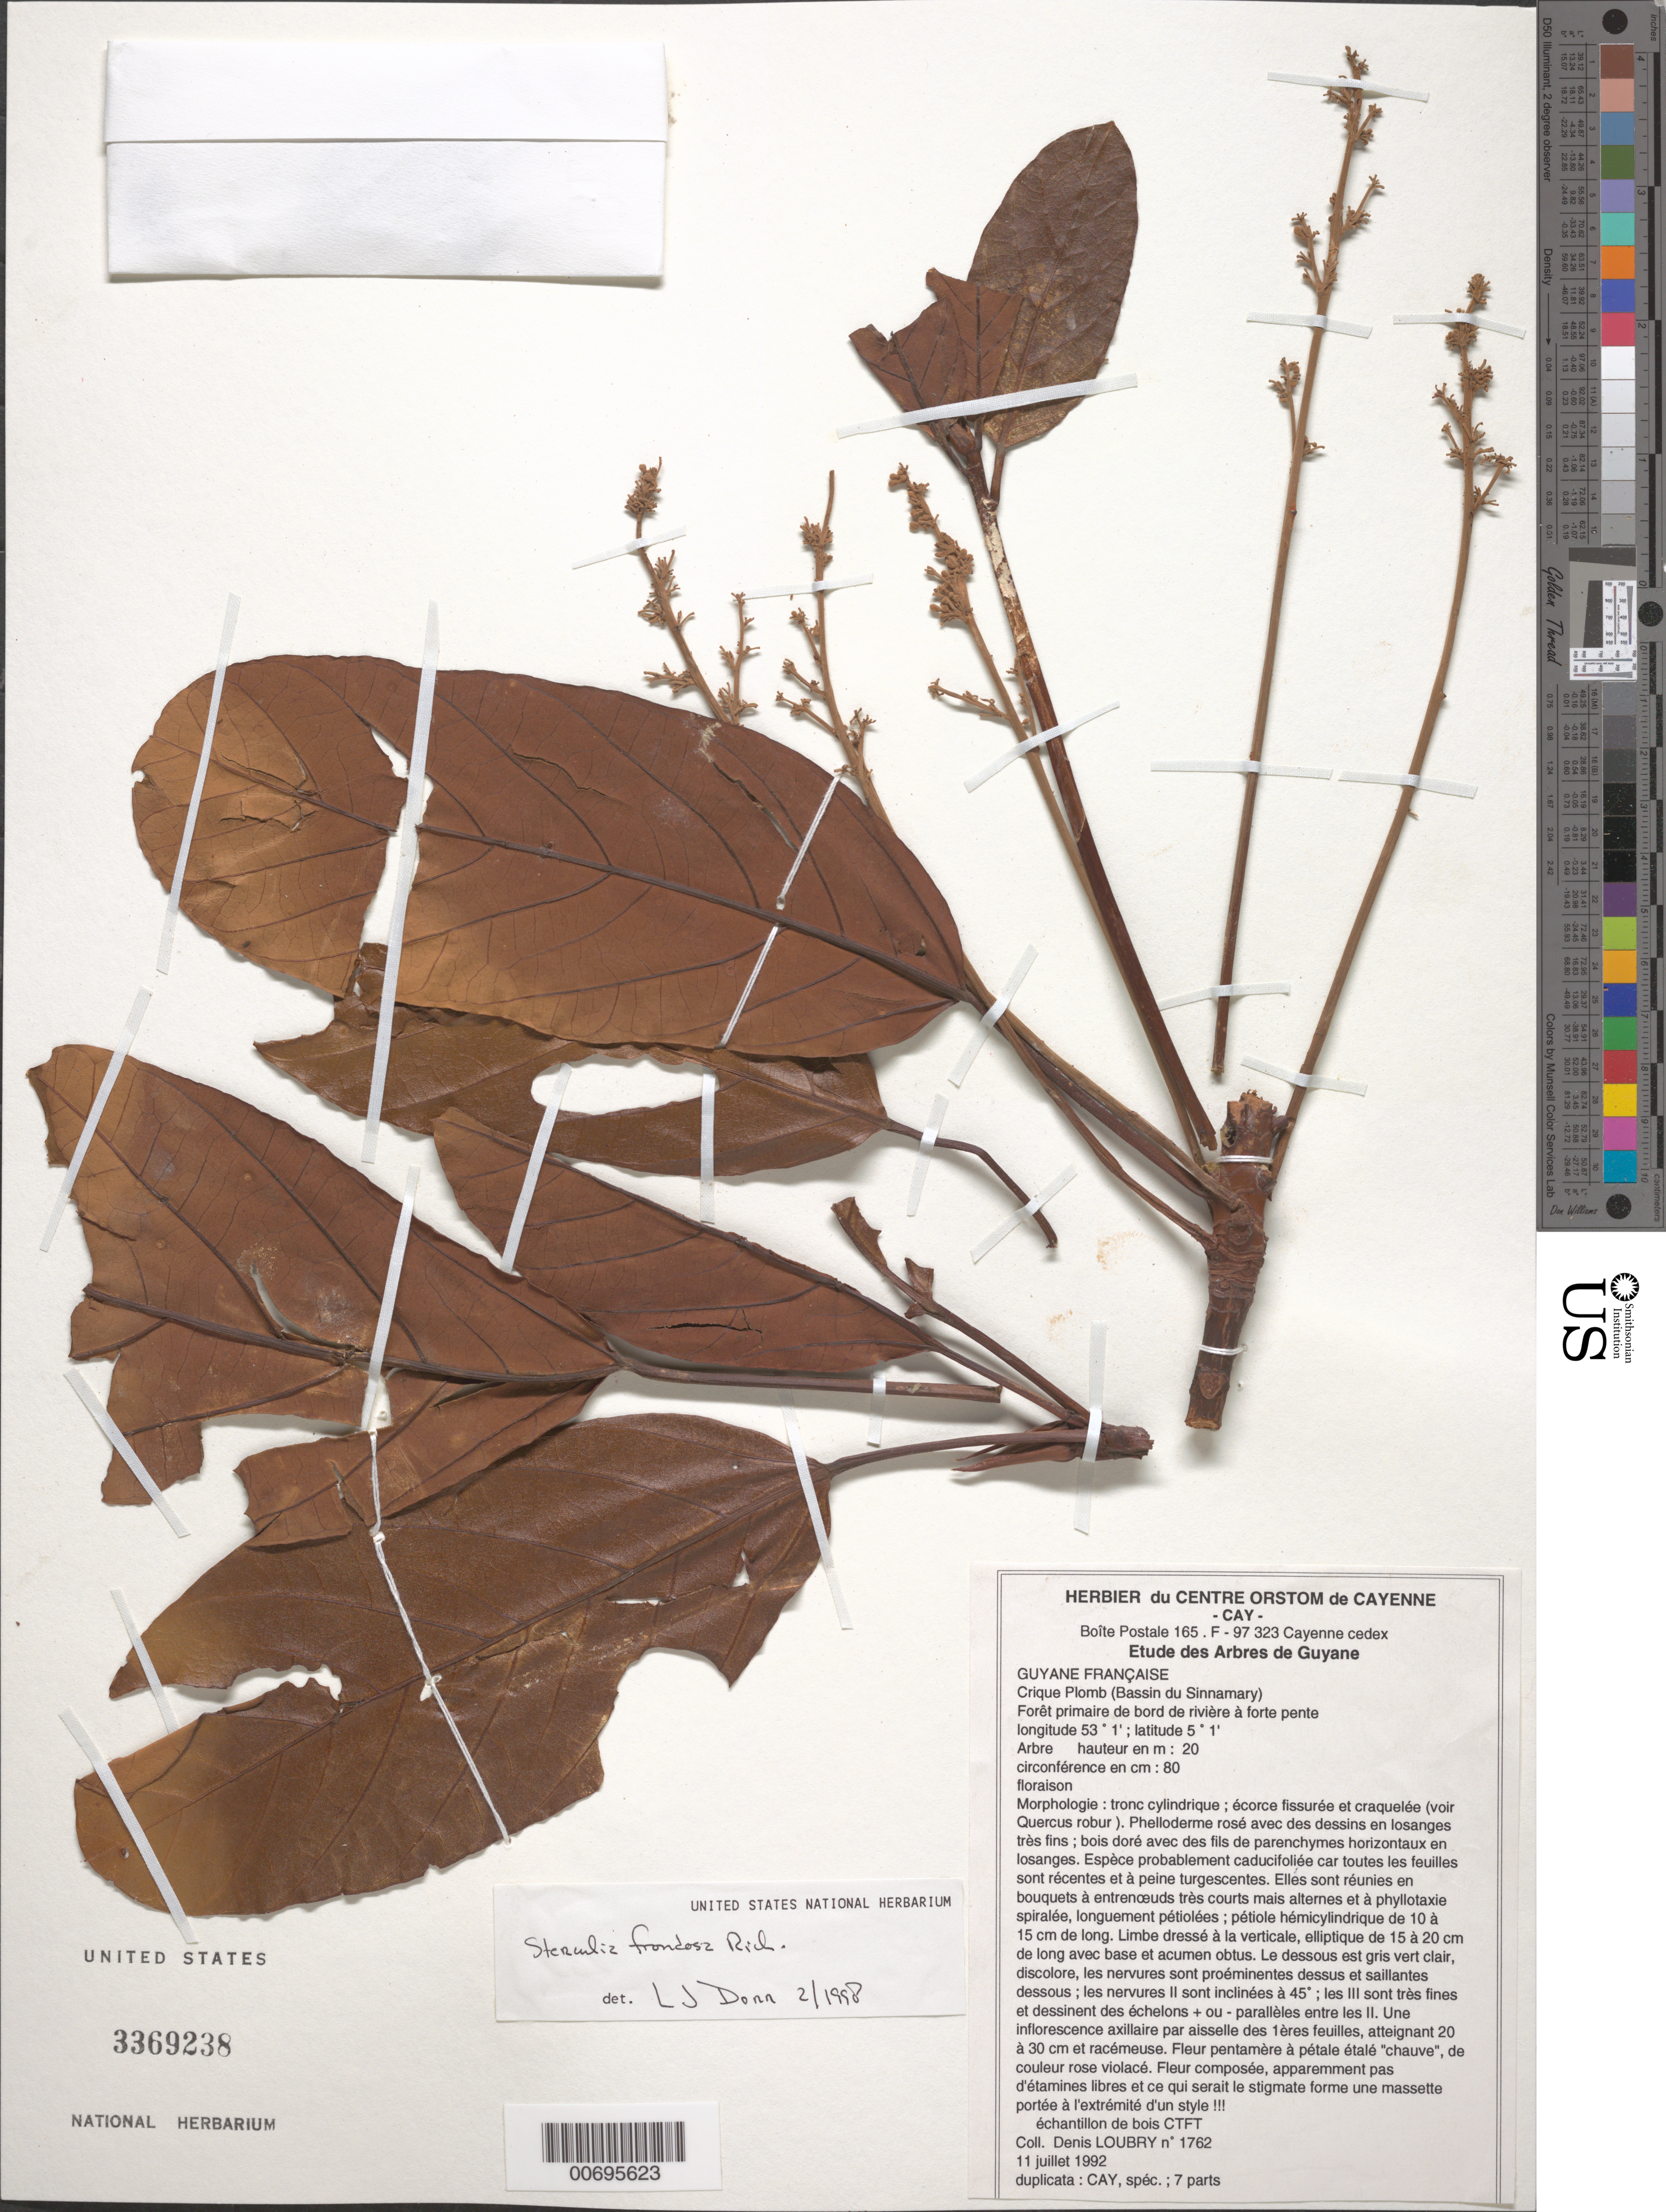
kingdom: Plantae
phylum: Tracheophyta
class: Magnoliopsida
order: Malvales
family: Malvaceae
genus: Sterculia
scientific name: Sterculia frondosa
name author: Rich.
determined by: Dorr, L. J., (BOT), Smithsonian Institution - National Museum of Natural History (UNITED STATES)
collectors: D. Loubry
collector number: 1762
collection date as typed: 11-Jul-92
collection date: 1992-07-11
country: French Guiana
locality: Crique Plomb, Bassin du Sinnamary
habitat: Primary forest along river, steep slope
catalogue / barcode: US 3369238